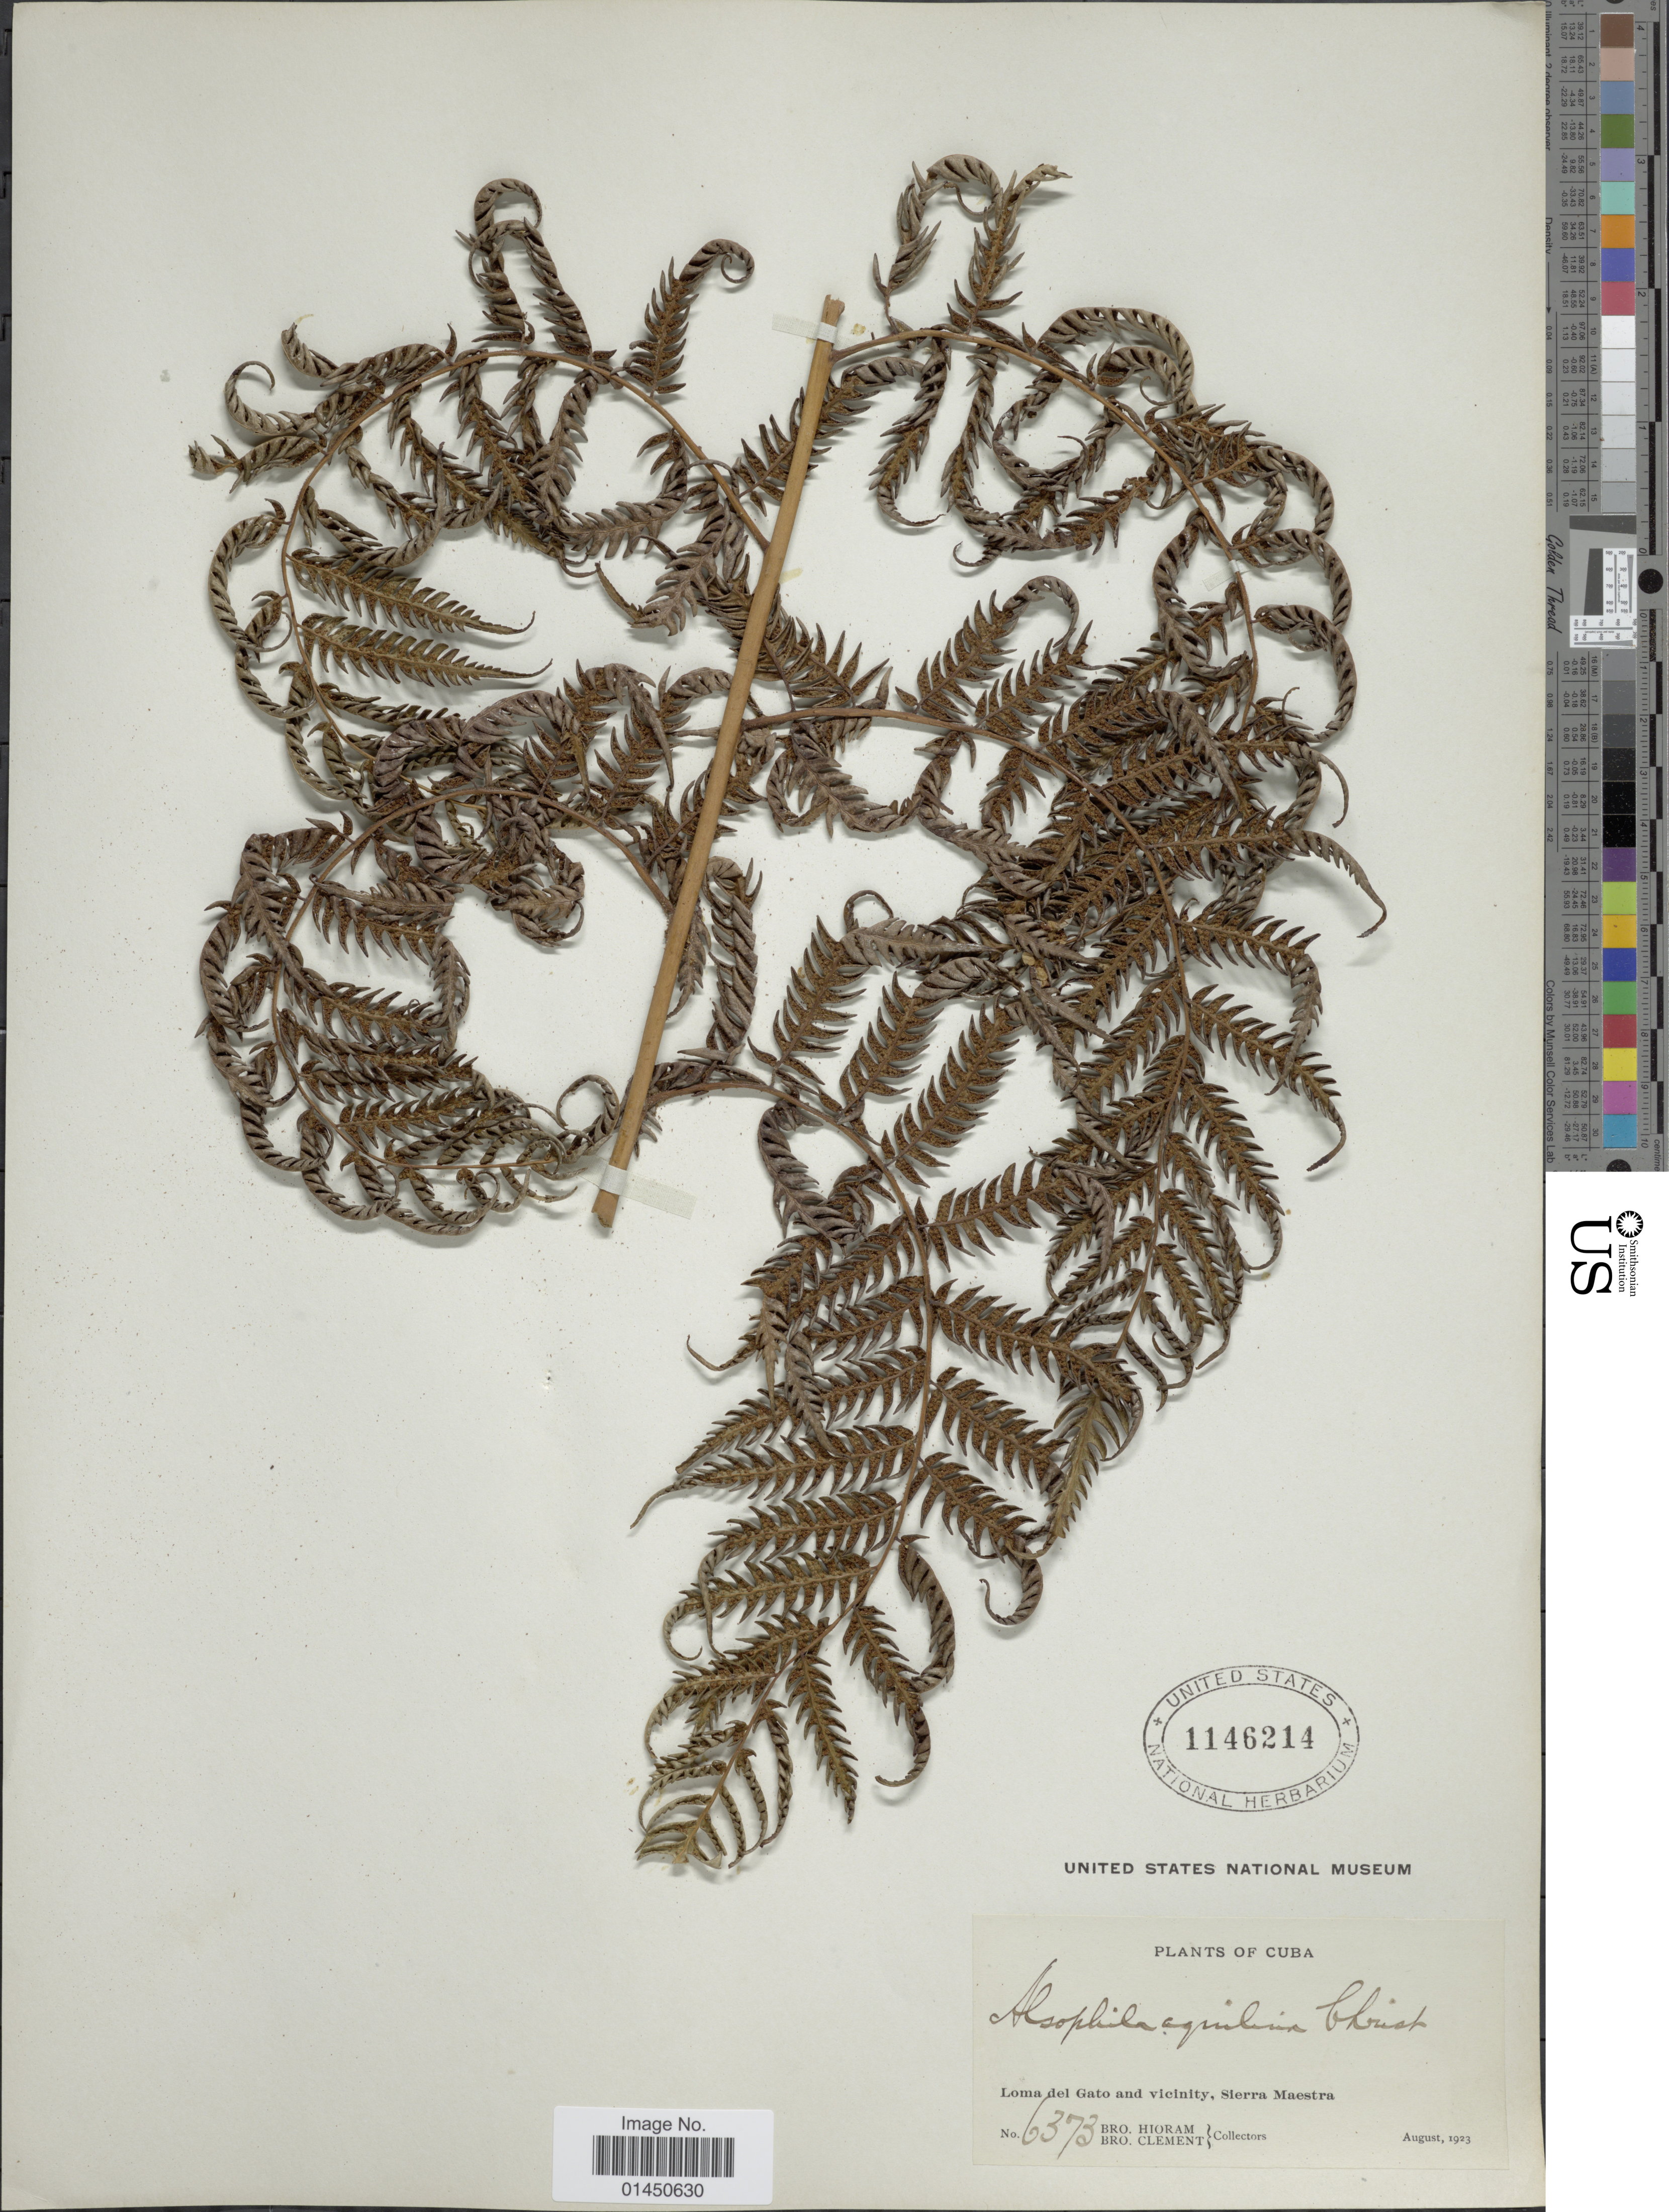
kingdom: Plantae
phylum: Tracheophyta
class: Polypodiopsida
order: Cyatheales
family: Cyatheaceae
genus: Cyathea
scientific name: Cyathea parvula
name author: (Jenman) Domin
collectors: Bro. Hioram & B. Clement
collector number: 6373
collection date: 1923-08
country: Cuba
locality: Loma del Gato and vicinity, Sierra Maestra.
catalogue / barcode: US 1146214